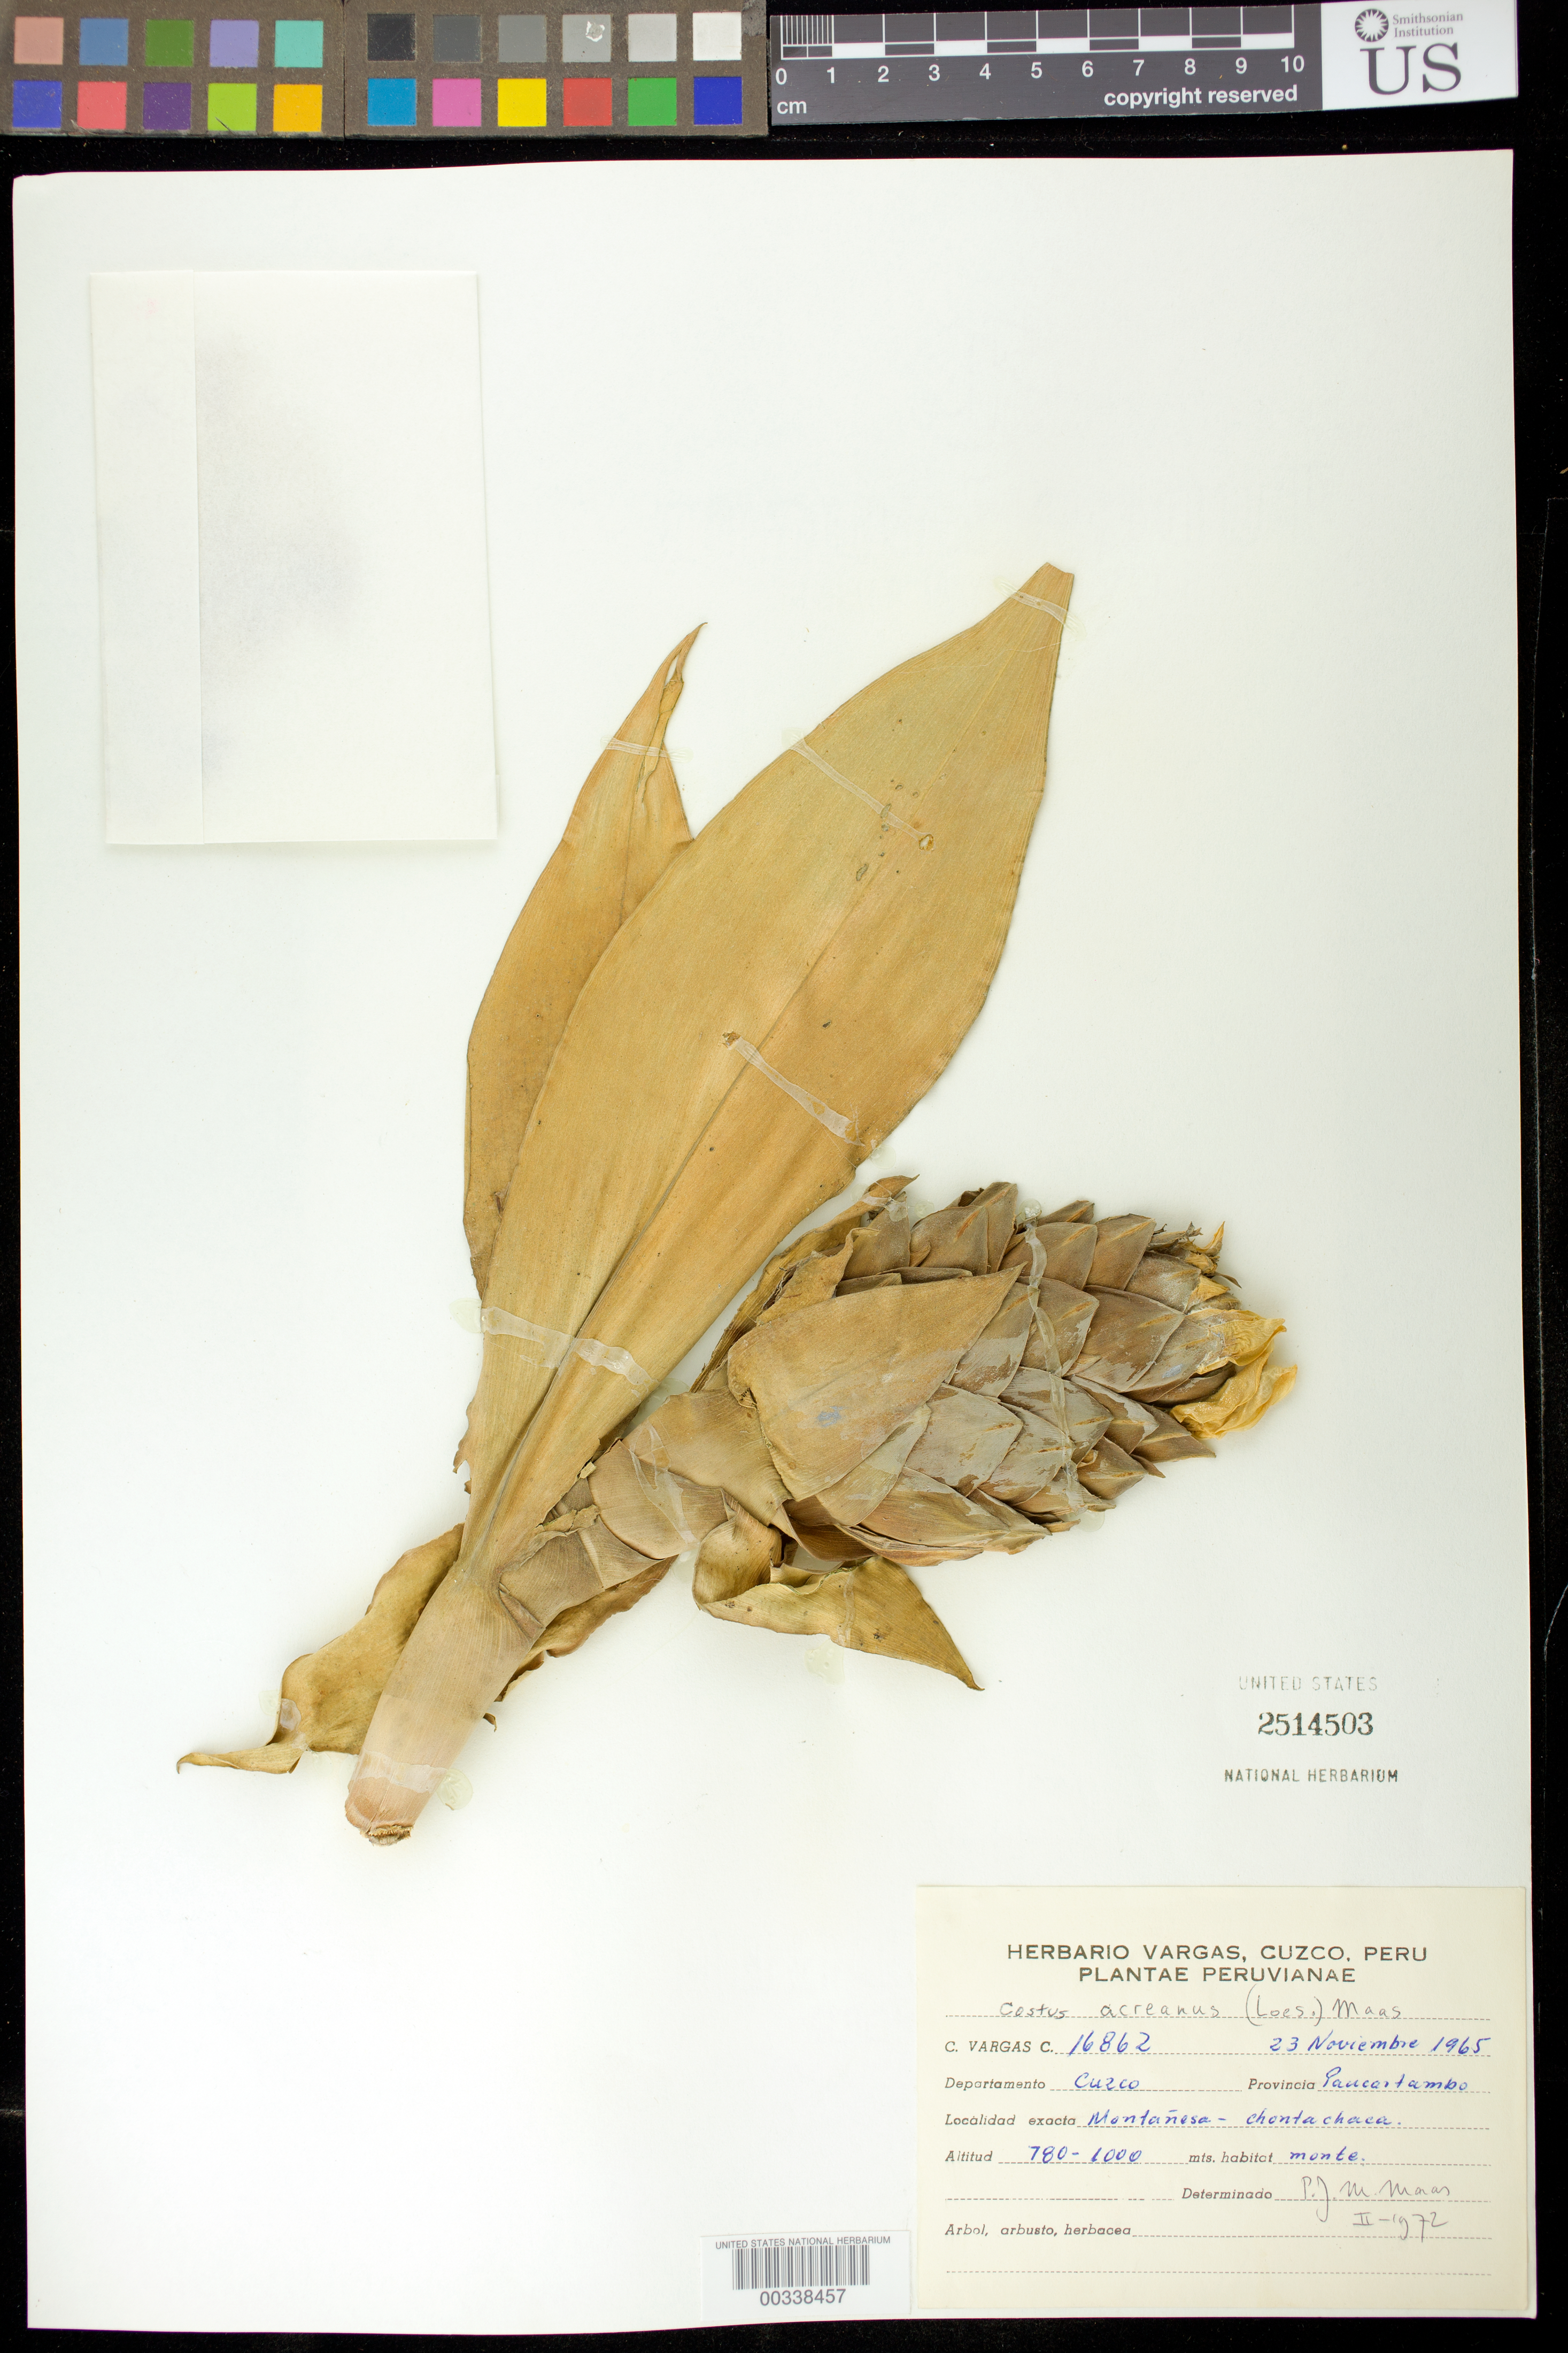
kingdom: Plantae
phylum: Tracheophyta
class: Liliopsida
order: Zingiberales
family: Costaceae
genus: Costus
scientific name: Costus acreanus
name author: (Loes.) Maas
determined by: Maas, Paul J. M.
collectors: C. Vargas Calderón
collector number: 16862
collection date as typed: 23 Nov 1965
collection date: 1965-11-23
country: Peru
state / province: Cusco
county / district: Paucartambo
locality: Monanesa - Chontachaca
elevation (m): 780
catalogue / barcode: US 2514503